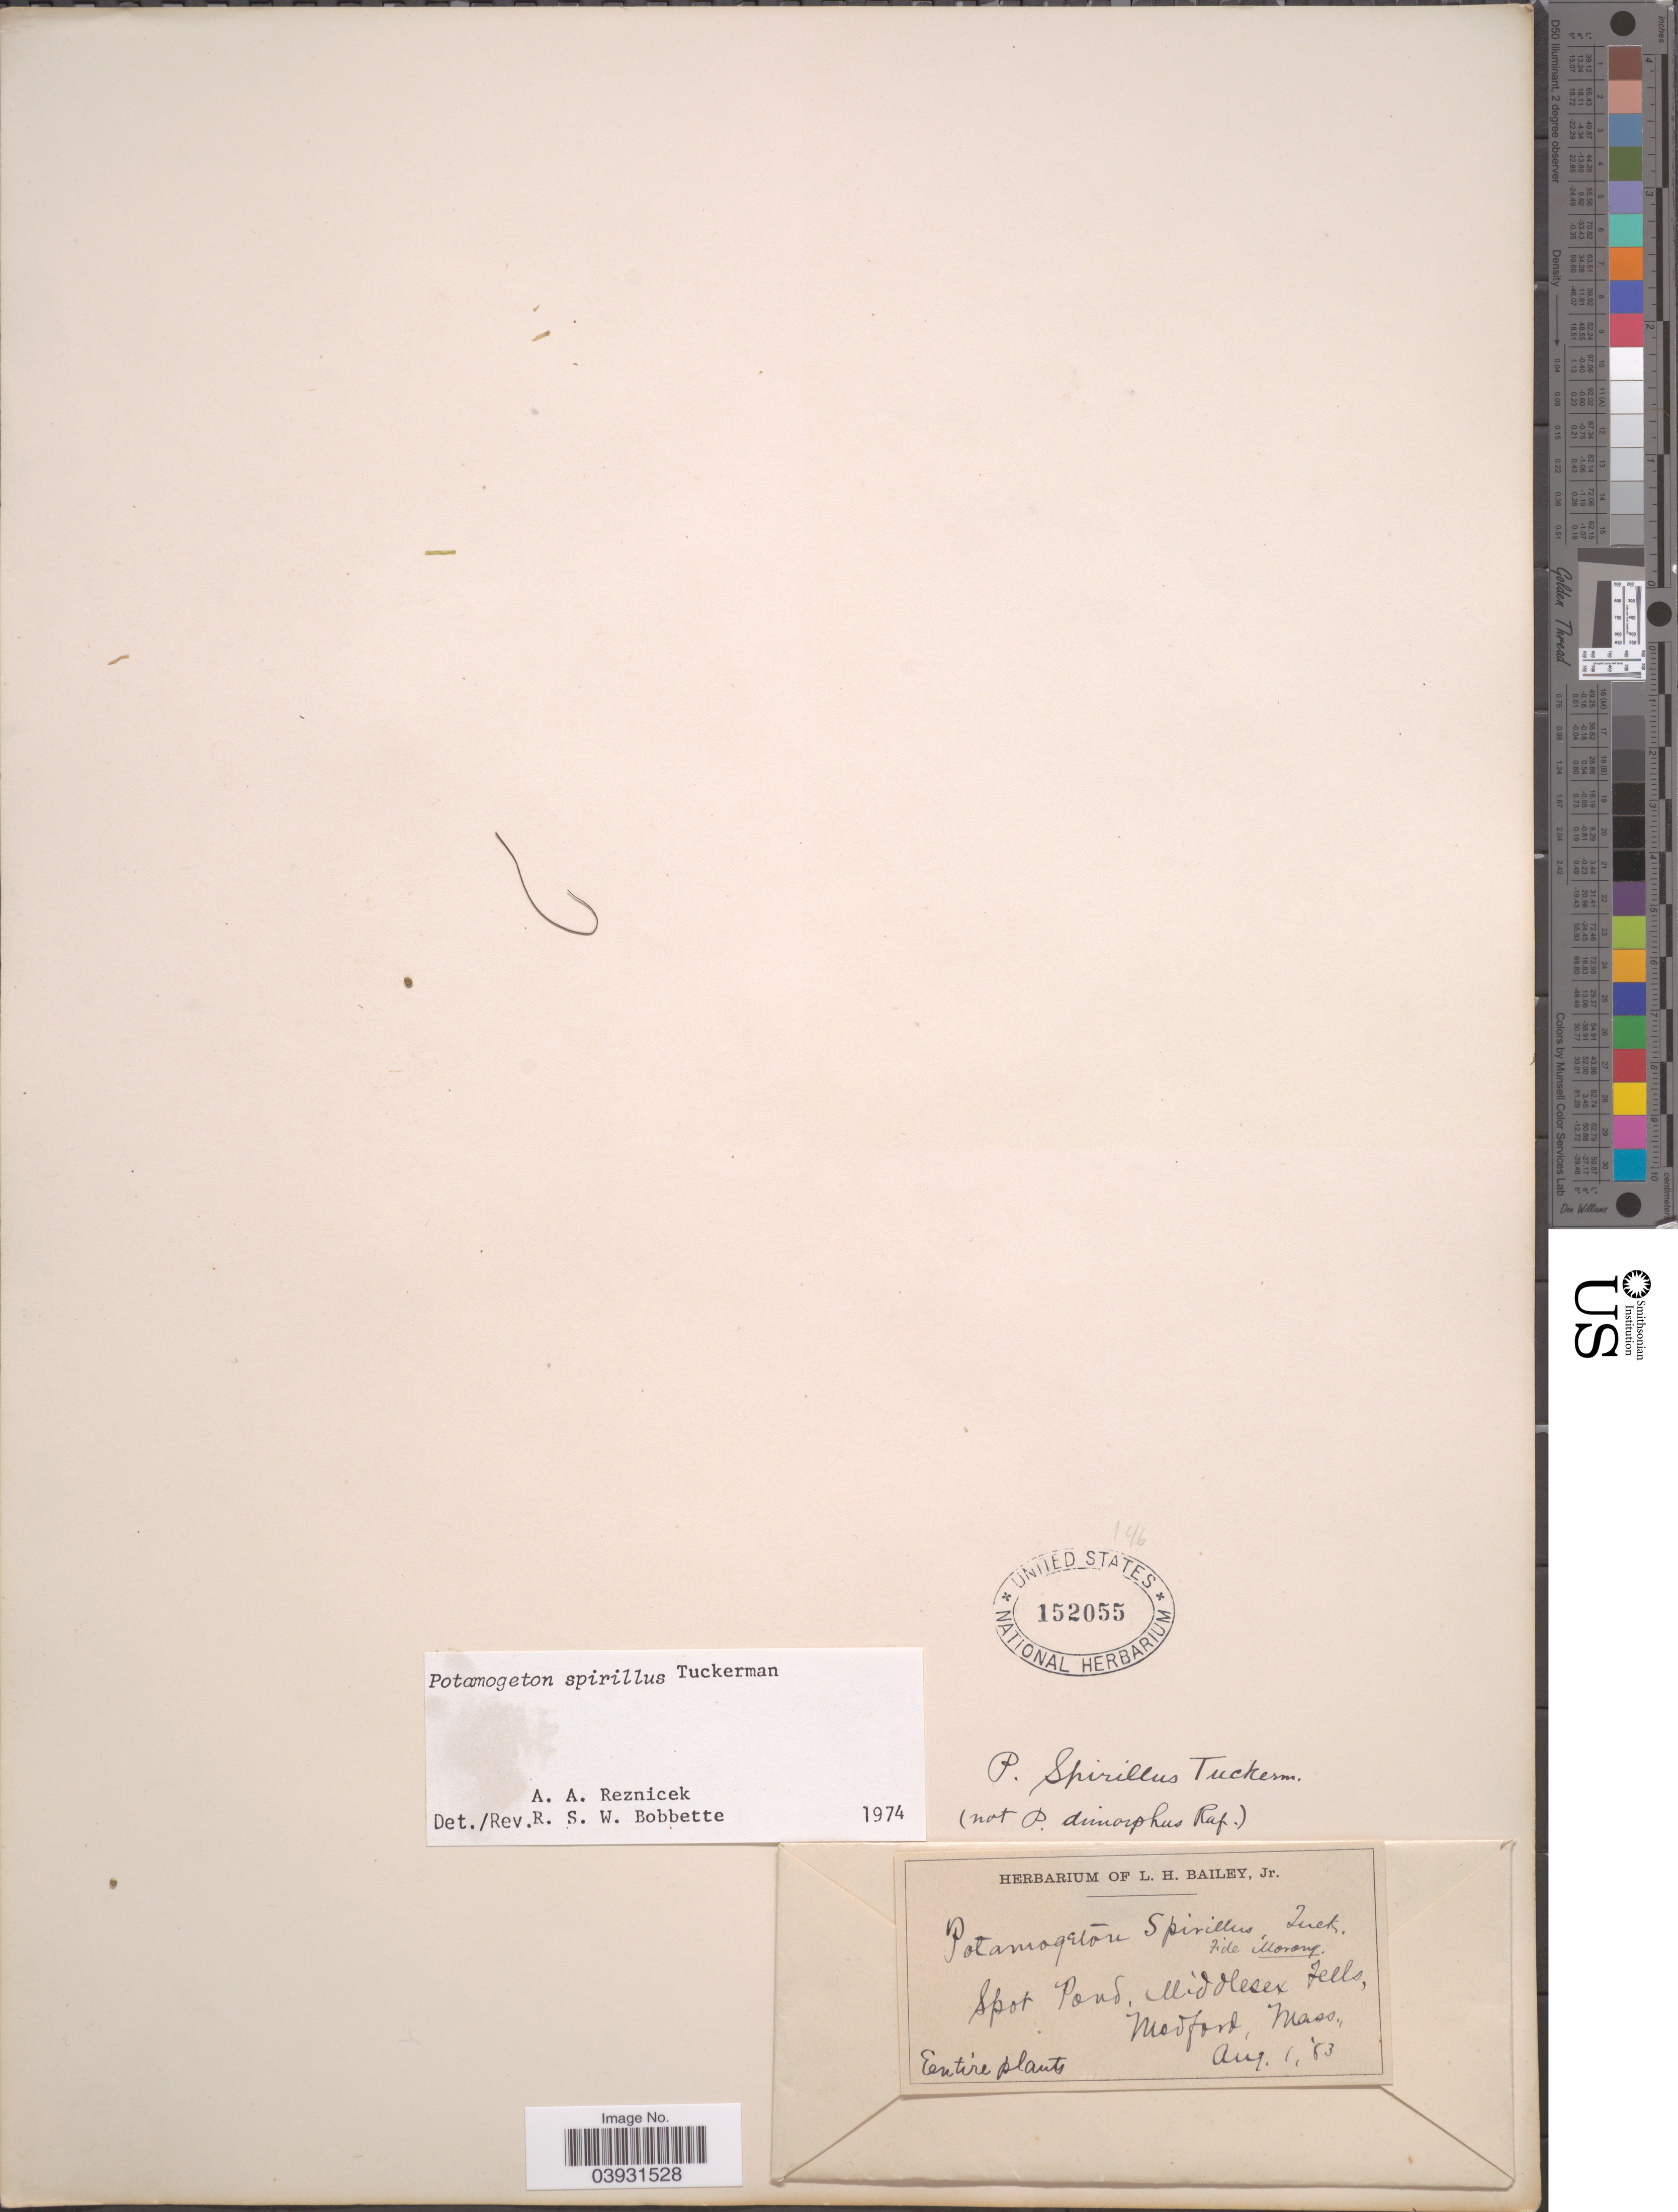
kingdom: Plantae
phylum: Tracheophyta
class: Liliopsida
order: Alismatales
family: Potamogetonaceae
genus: Potamogeton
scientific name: Potamogeton spirillus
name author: Tuck.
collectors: ex herb. L. H. Bailey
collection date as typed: Transcribed d/m/y: 1/8/83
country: United States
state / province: Massachusetts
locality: Spot Pond, Middlesex Hills, Medford.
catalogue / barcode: US 152055